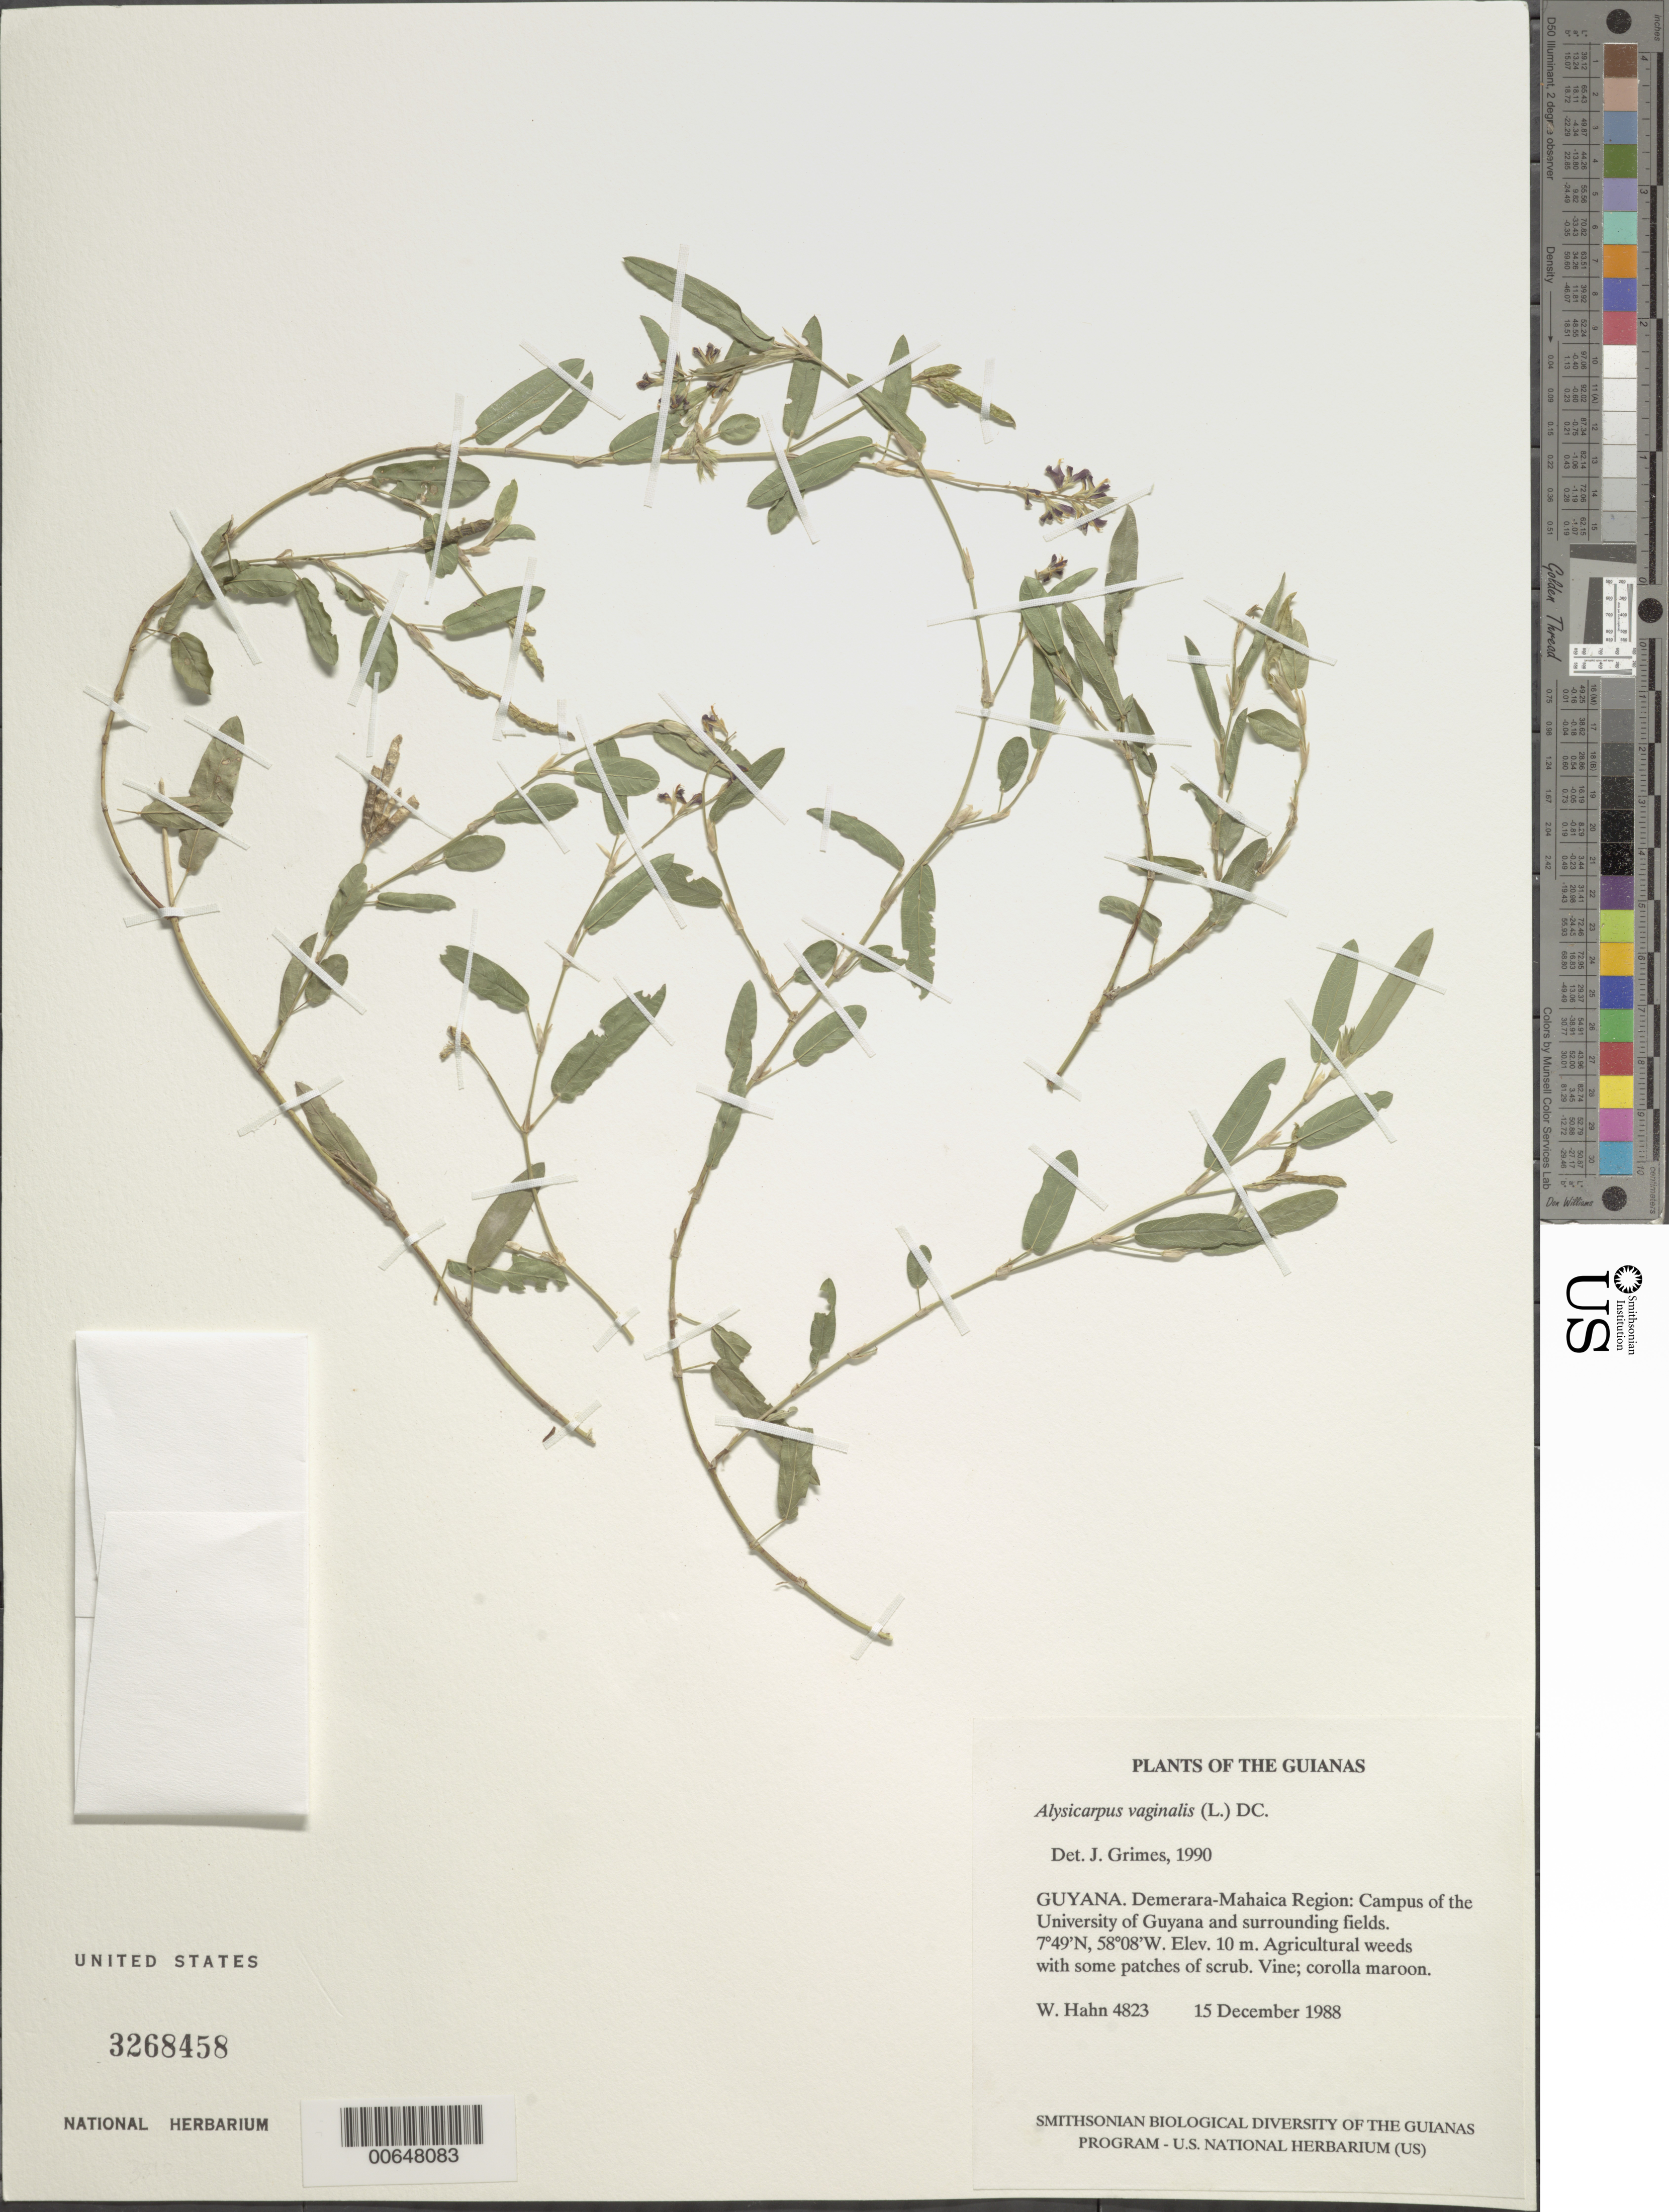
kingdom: Plantae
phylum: Tracheophyta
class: Magnoliopsida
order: Fabales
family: Fabaceae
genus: Alysicarpus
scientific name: Alysicarpus vaginalis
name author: (L.) DC.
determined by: Grimes, J.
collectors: W. Hahn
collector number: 4823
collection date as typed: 15 December 1988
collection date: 1988-12-15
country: Guyana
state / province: Demerara-Mahaica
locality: Campus of the University of Guyana and surrounding fields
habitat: Agricultural weeds with some patches of scrub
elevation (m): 10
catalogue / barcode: US 3268458